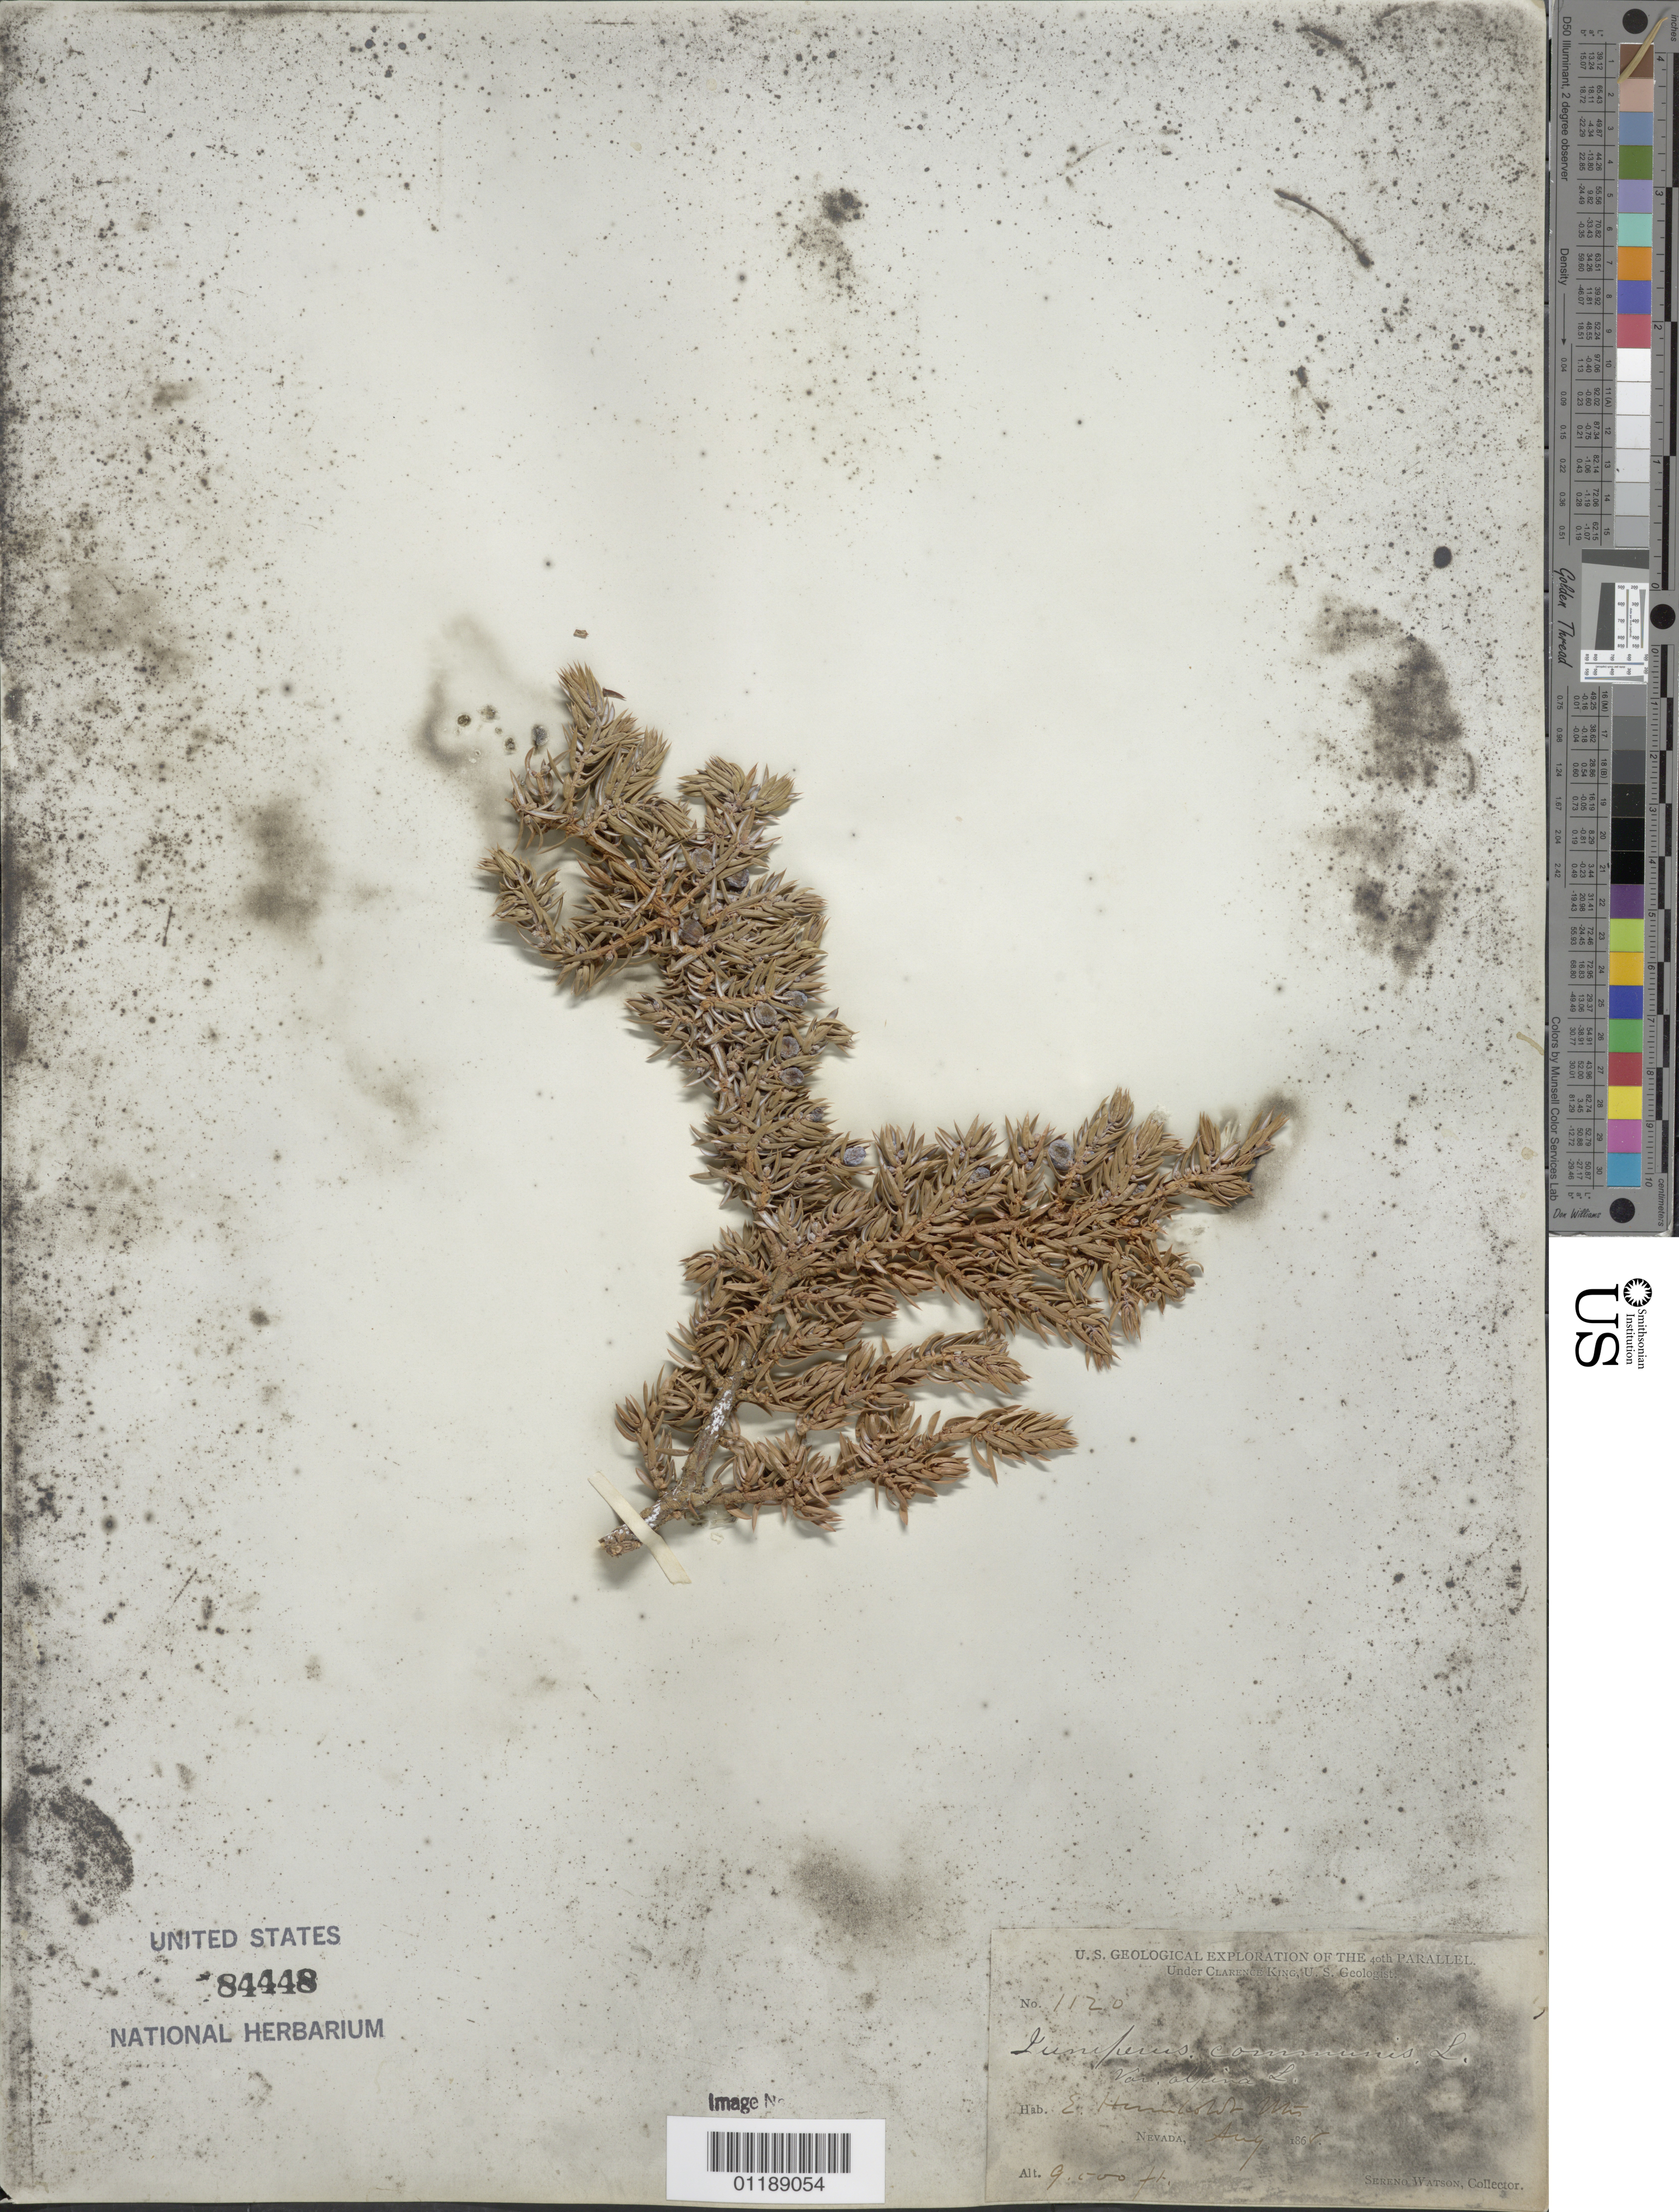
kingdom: Plantae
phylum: Tracheophyta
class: Pinopsida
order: Pinales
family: Cupressaceae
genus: Juniperus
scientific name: Juniperus communis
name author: L.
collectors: S. Watson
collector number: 1120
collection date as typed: Aug 1868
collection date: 1868-08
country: United States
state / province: Nevada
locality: E. Humboldt Mts.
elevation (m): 2743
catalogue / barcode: US 84448